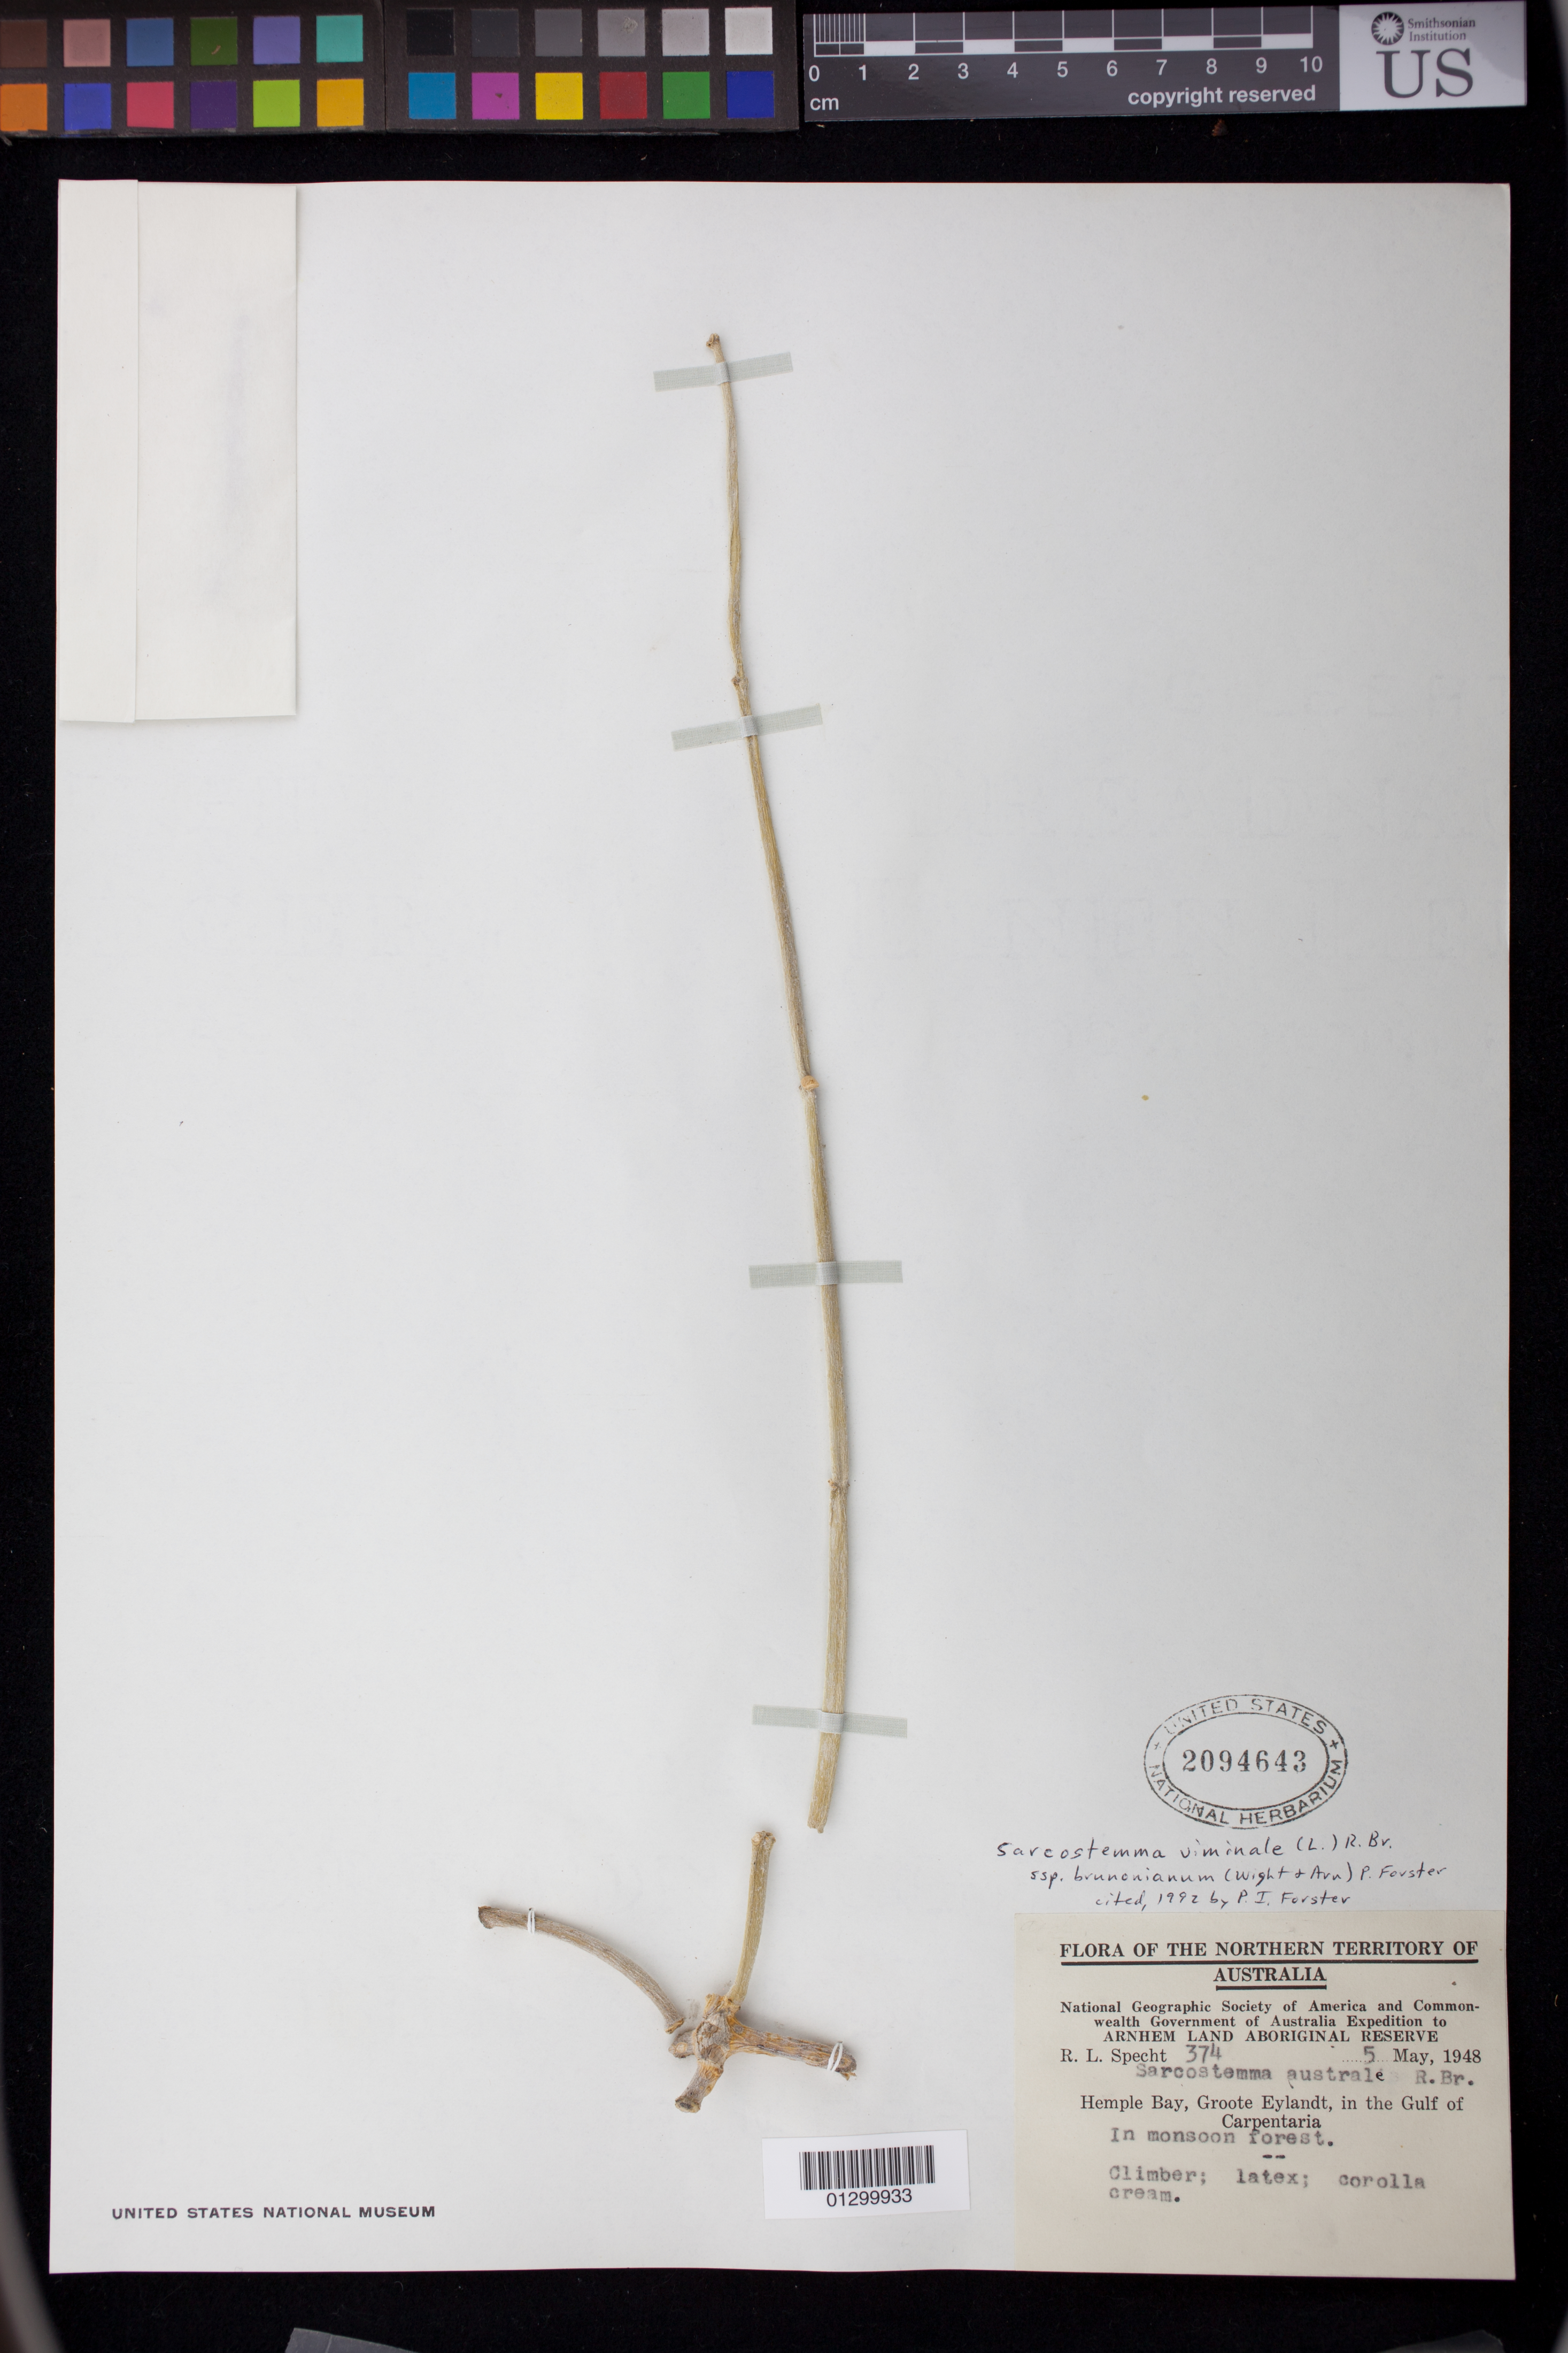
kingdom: Plantae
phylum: Tracheophyta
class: Magnoliopsida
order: Gentianales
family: Apocynaceae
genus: Sarcostemma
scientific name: Sarcostemma viminale subsp. brunonianum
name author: (Wight & Arn.) P.I. Forst.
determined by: Forster, Paul I.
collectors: R. L. Specht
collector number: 374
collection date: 1948-05-05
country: Australia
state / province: Northern Territory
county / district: East Arnhem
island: Groote Eylandt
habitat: In monsoon forest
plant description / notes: Climber; latex; corolla cream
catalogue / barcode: US 2094643